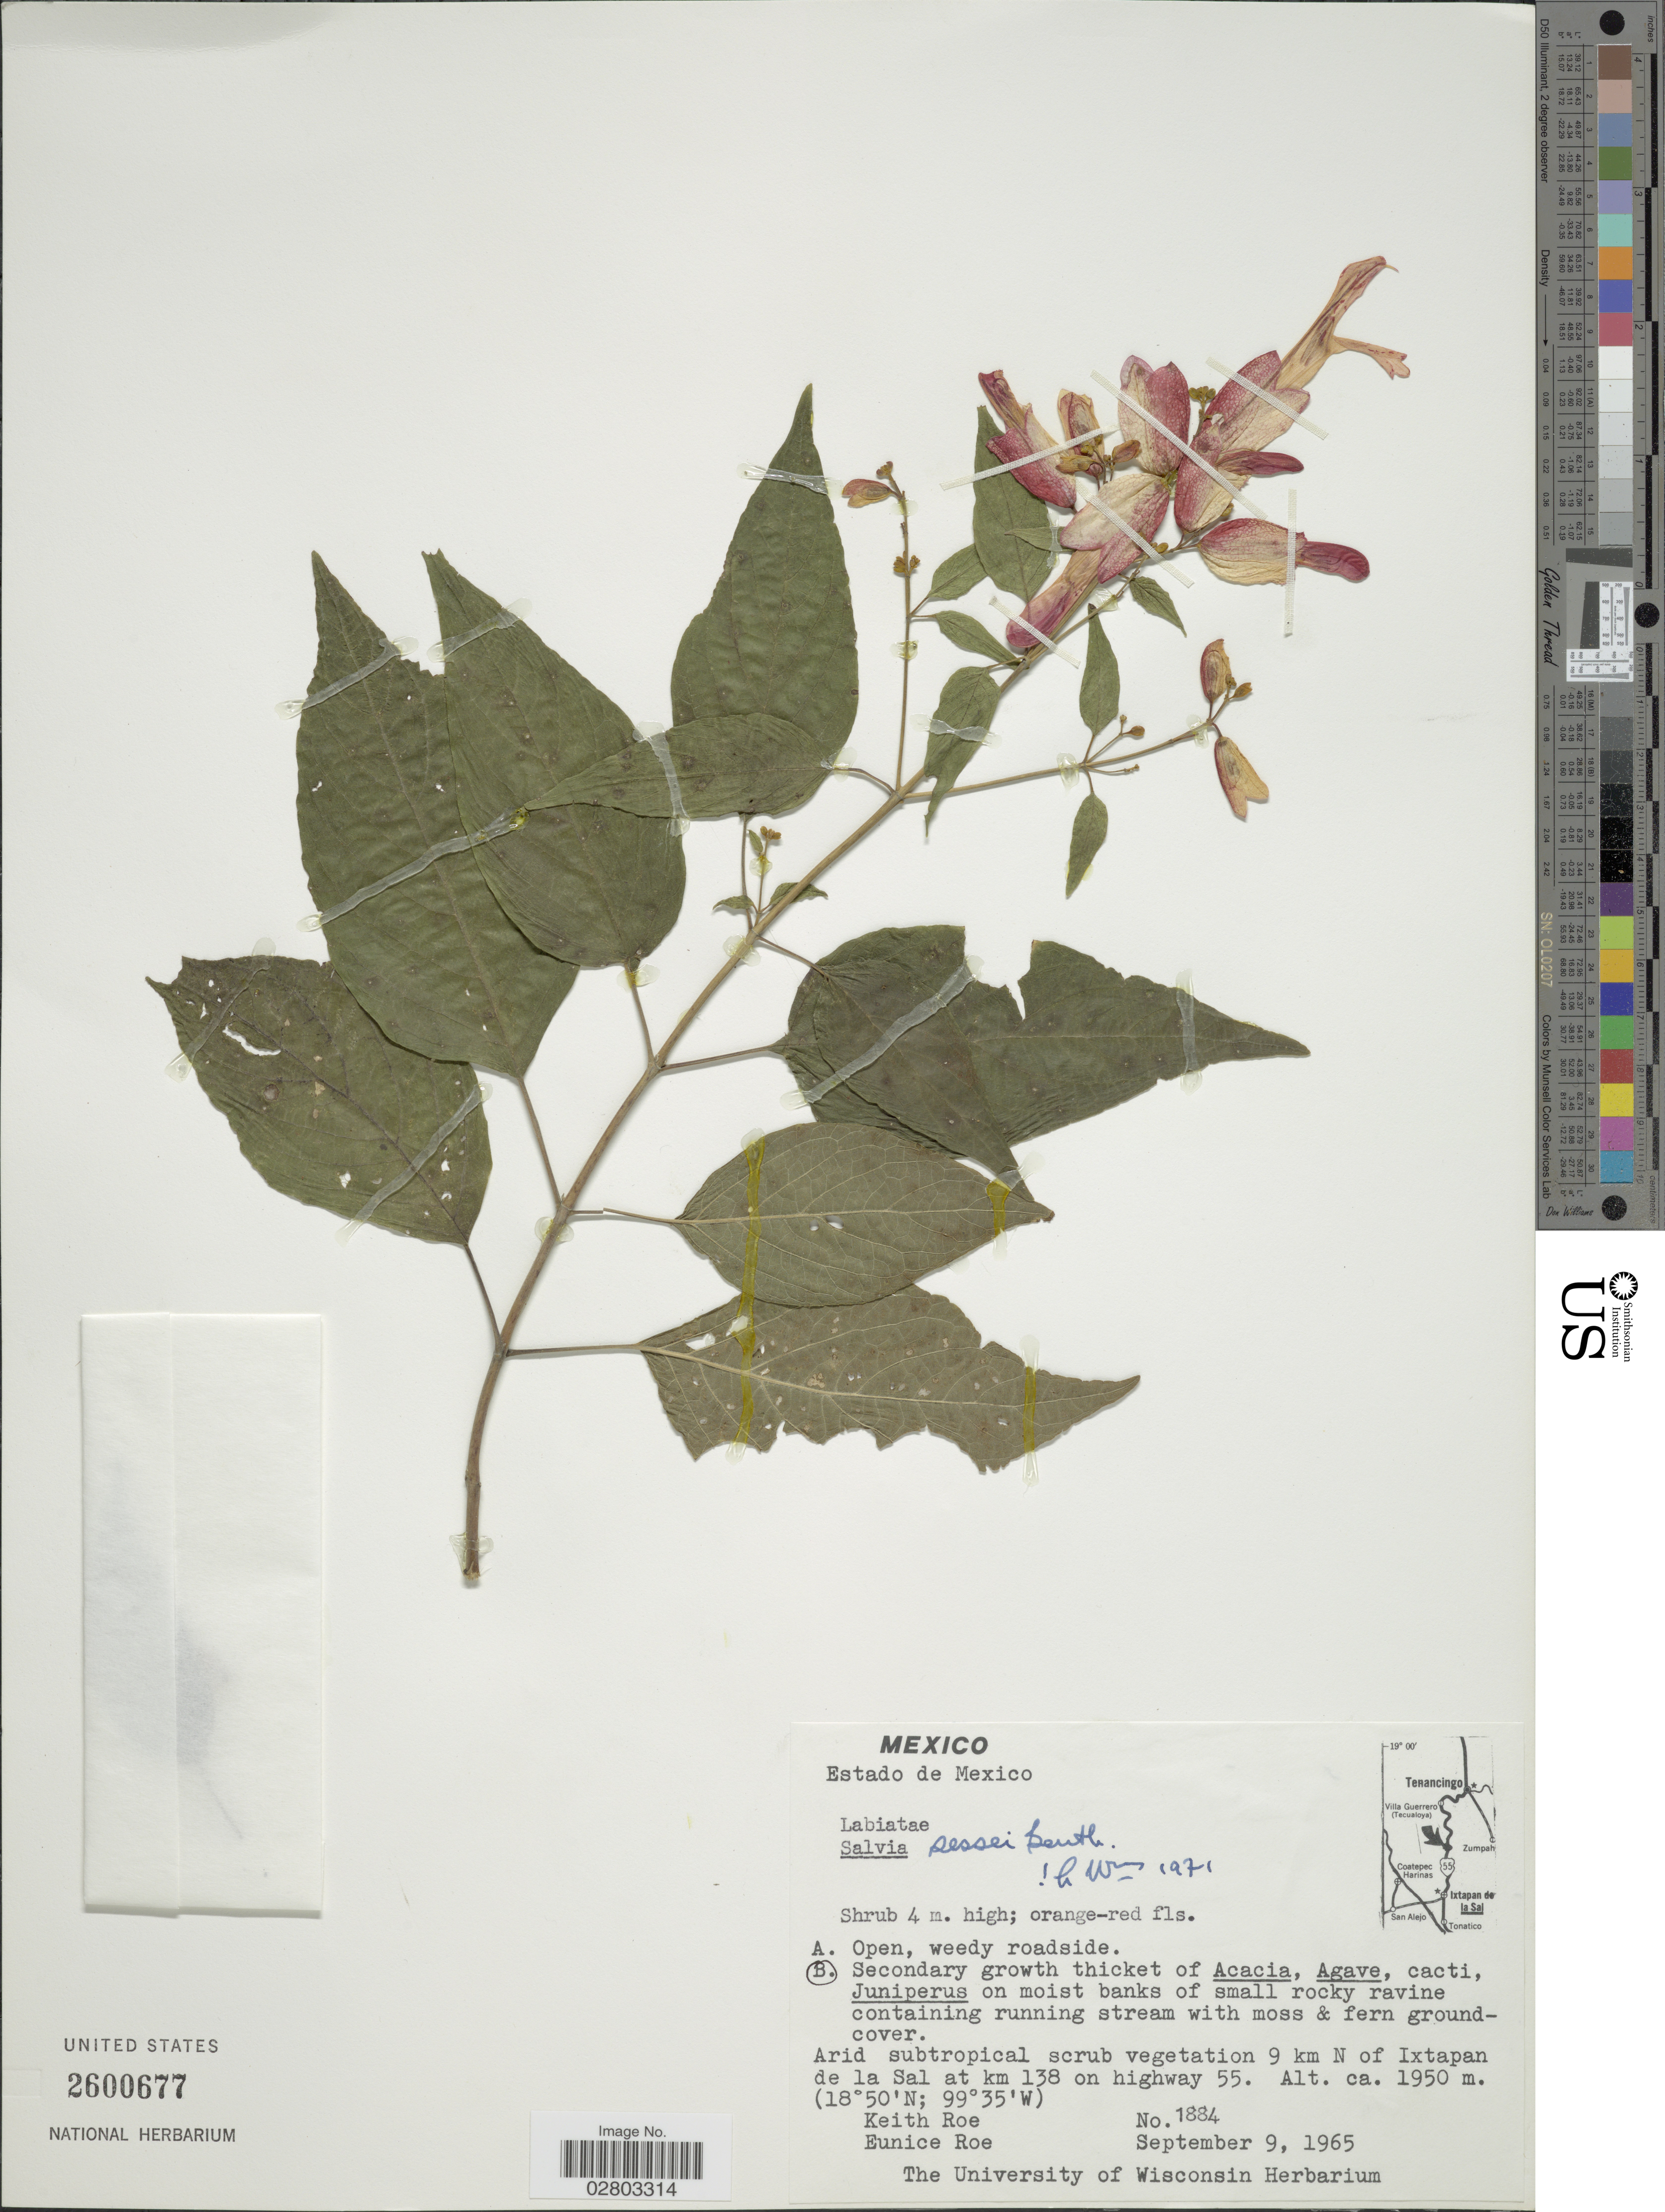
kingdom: Plantae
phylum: Tracheophyta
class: Magnoliopsida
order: Lamiales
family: Lamiaceae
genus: Salvia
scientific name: Salvia sessei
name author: Benth.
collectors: K. E. Roe & E. Roe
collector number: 1884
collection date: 1965-09-09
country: Mexico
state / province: México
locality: Arid subtropical scrub vegetation 9 km N of Ixtapan de la Sal at km 138 on highway 55.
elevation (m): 1950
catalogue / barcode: US 2600677